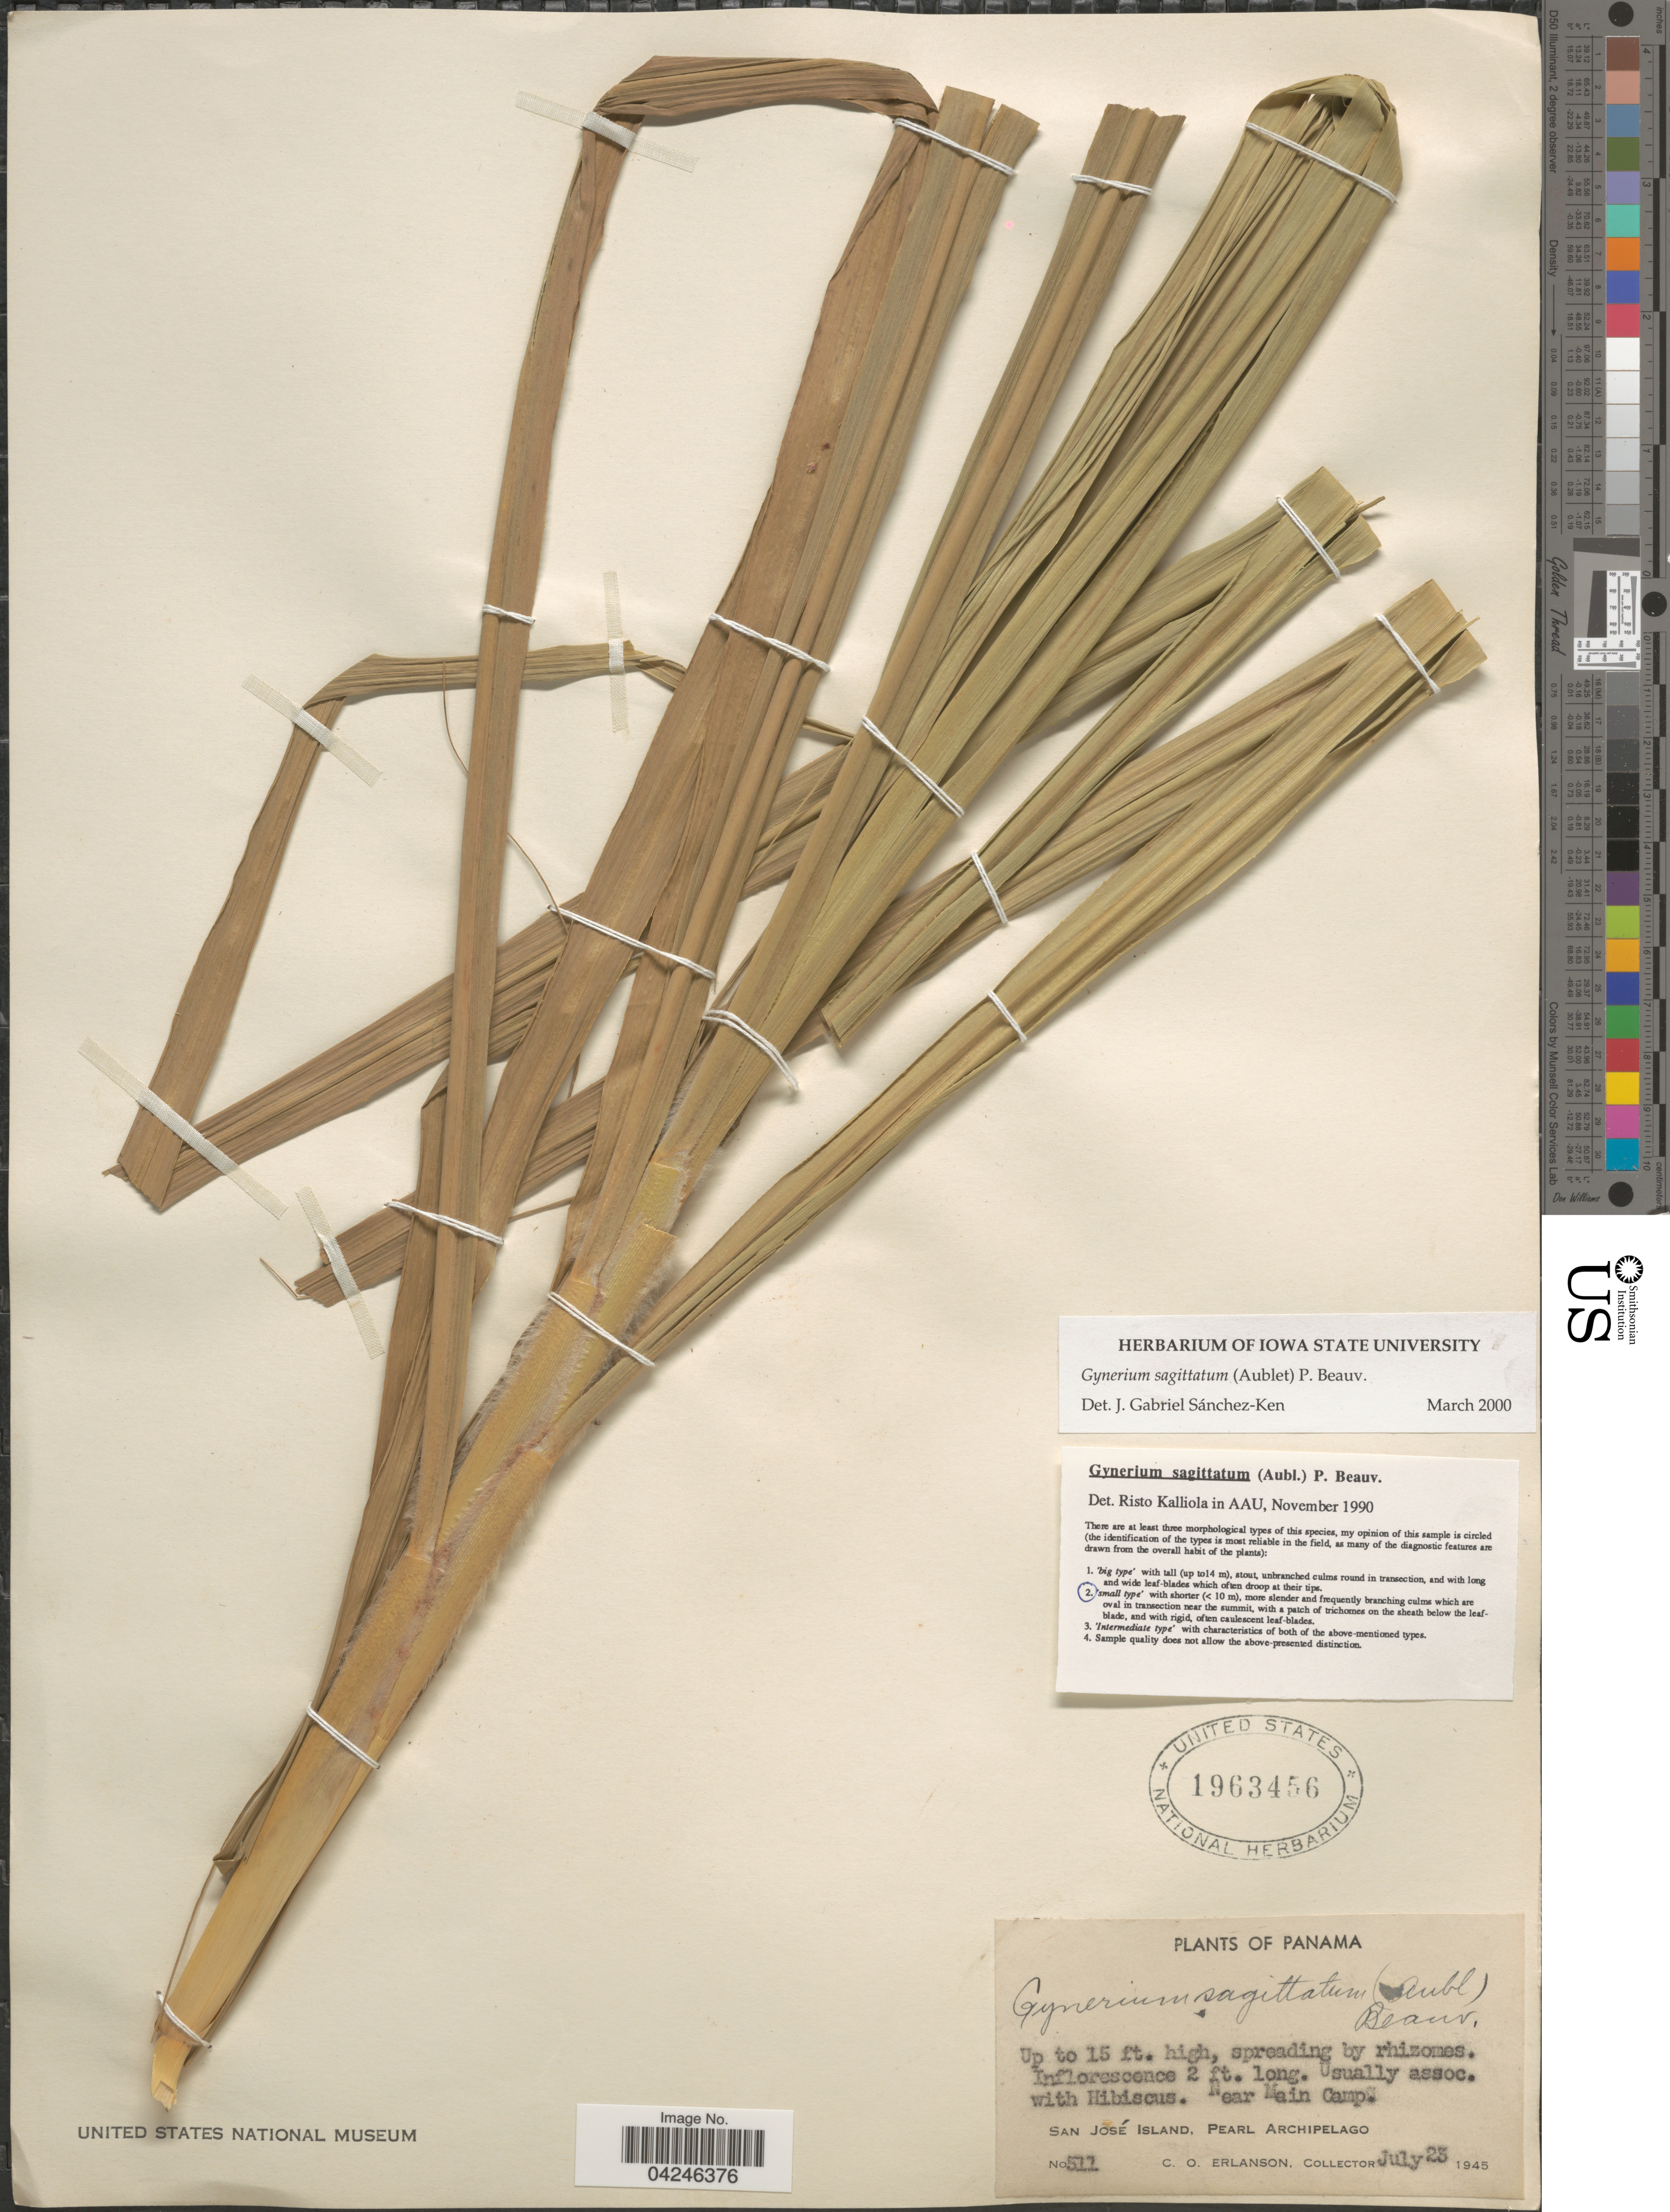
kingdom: Plantae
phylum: Tracheophyta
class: Liliopsida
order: Poales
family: Poaceae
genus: Gynerium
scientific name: Gynerium sagittatum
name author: (Aubl.) P. Beauv.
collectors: C. O. Erlanson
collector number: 511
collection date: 1945-07-23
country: Panama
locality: Near Main Camp. San José Island, Pearl Archipelago.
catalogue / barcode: US 1963456